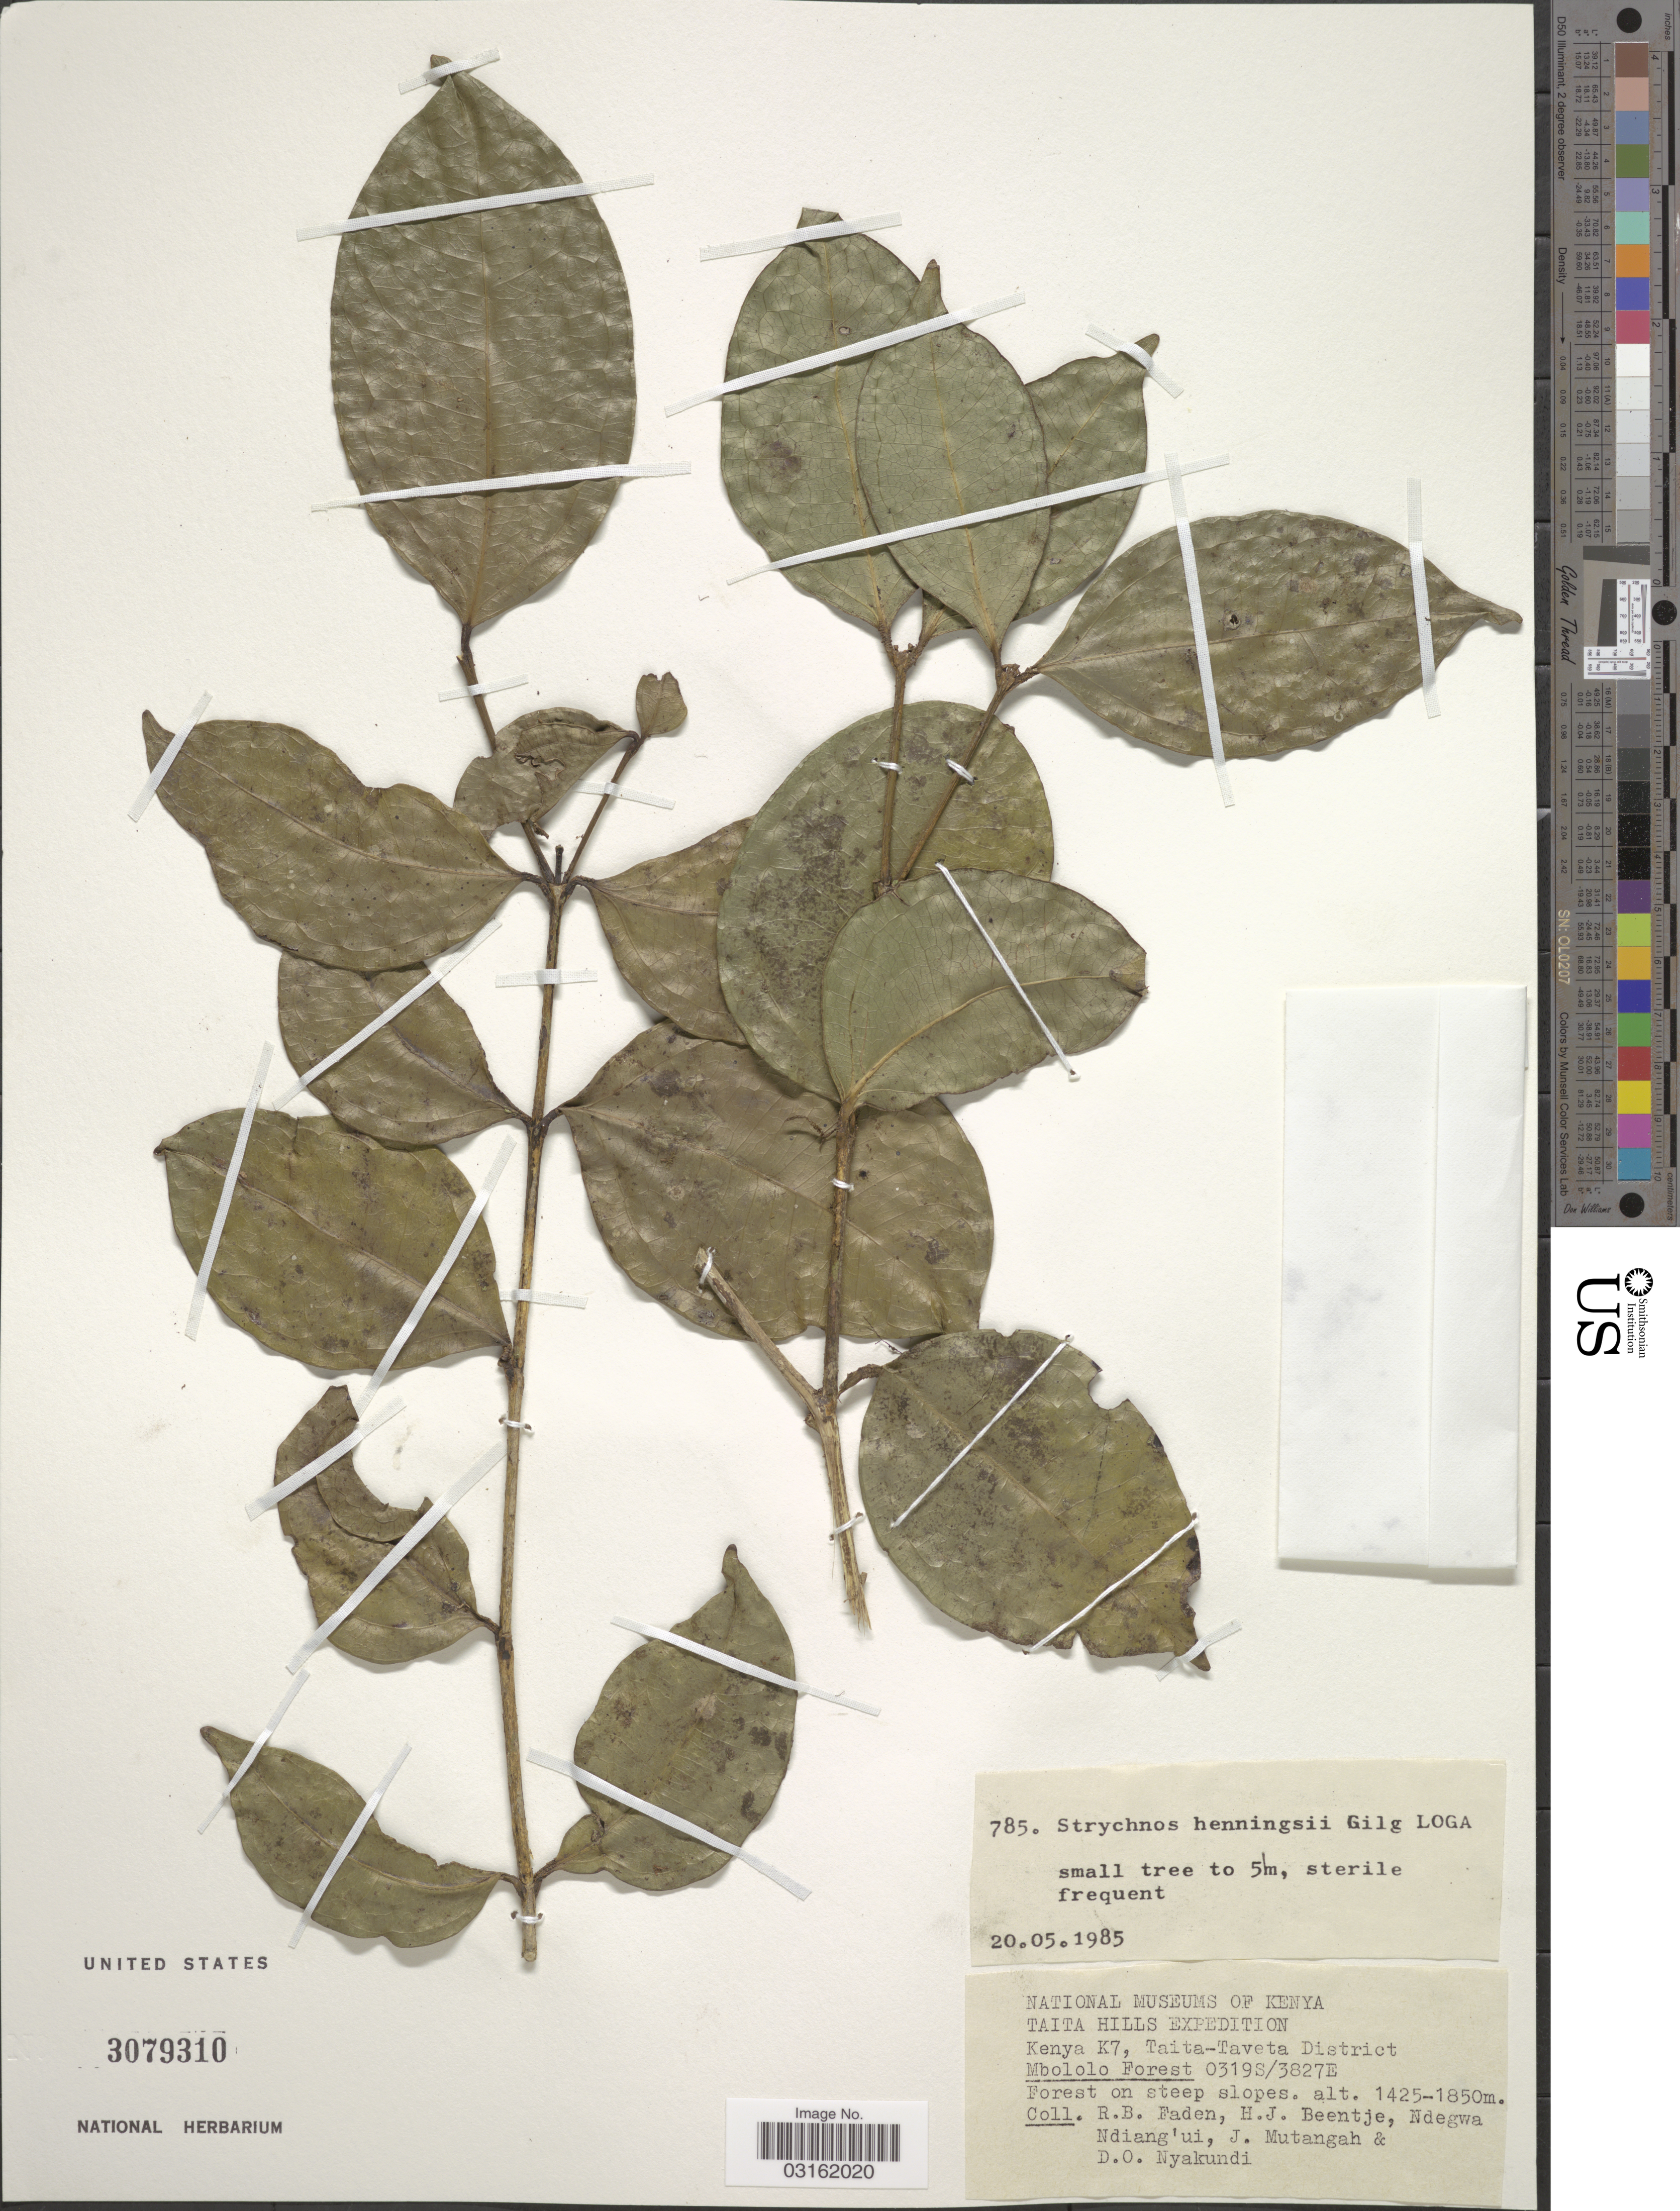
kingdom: Plantae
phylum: Tracheophyta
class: Magnoliopsida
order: Gentianales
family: Loganiaceae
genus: Strychnos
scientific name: Strychnos henningsii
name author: Gilg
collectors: R. B. Faden, H. J. Beentje, Ndegwa Ndiang'ui, J. Mutangah & D. Nyakundi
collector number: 785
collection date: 1985-05-20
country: Kenya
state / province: Taita Taveta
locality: Taita Hills, Kenya K7, Taita-Taveta District, Mbololo Forest.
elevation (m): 1425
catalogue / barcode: US 3079310